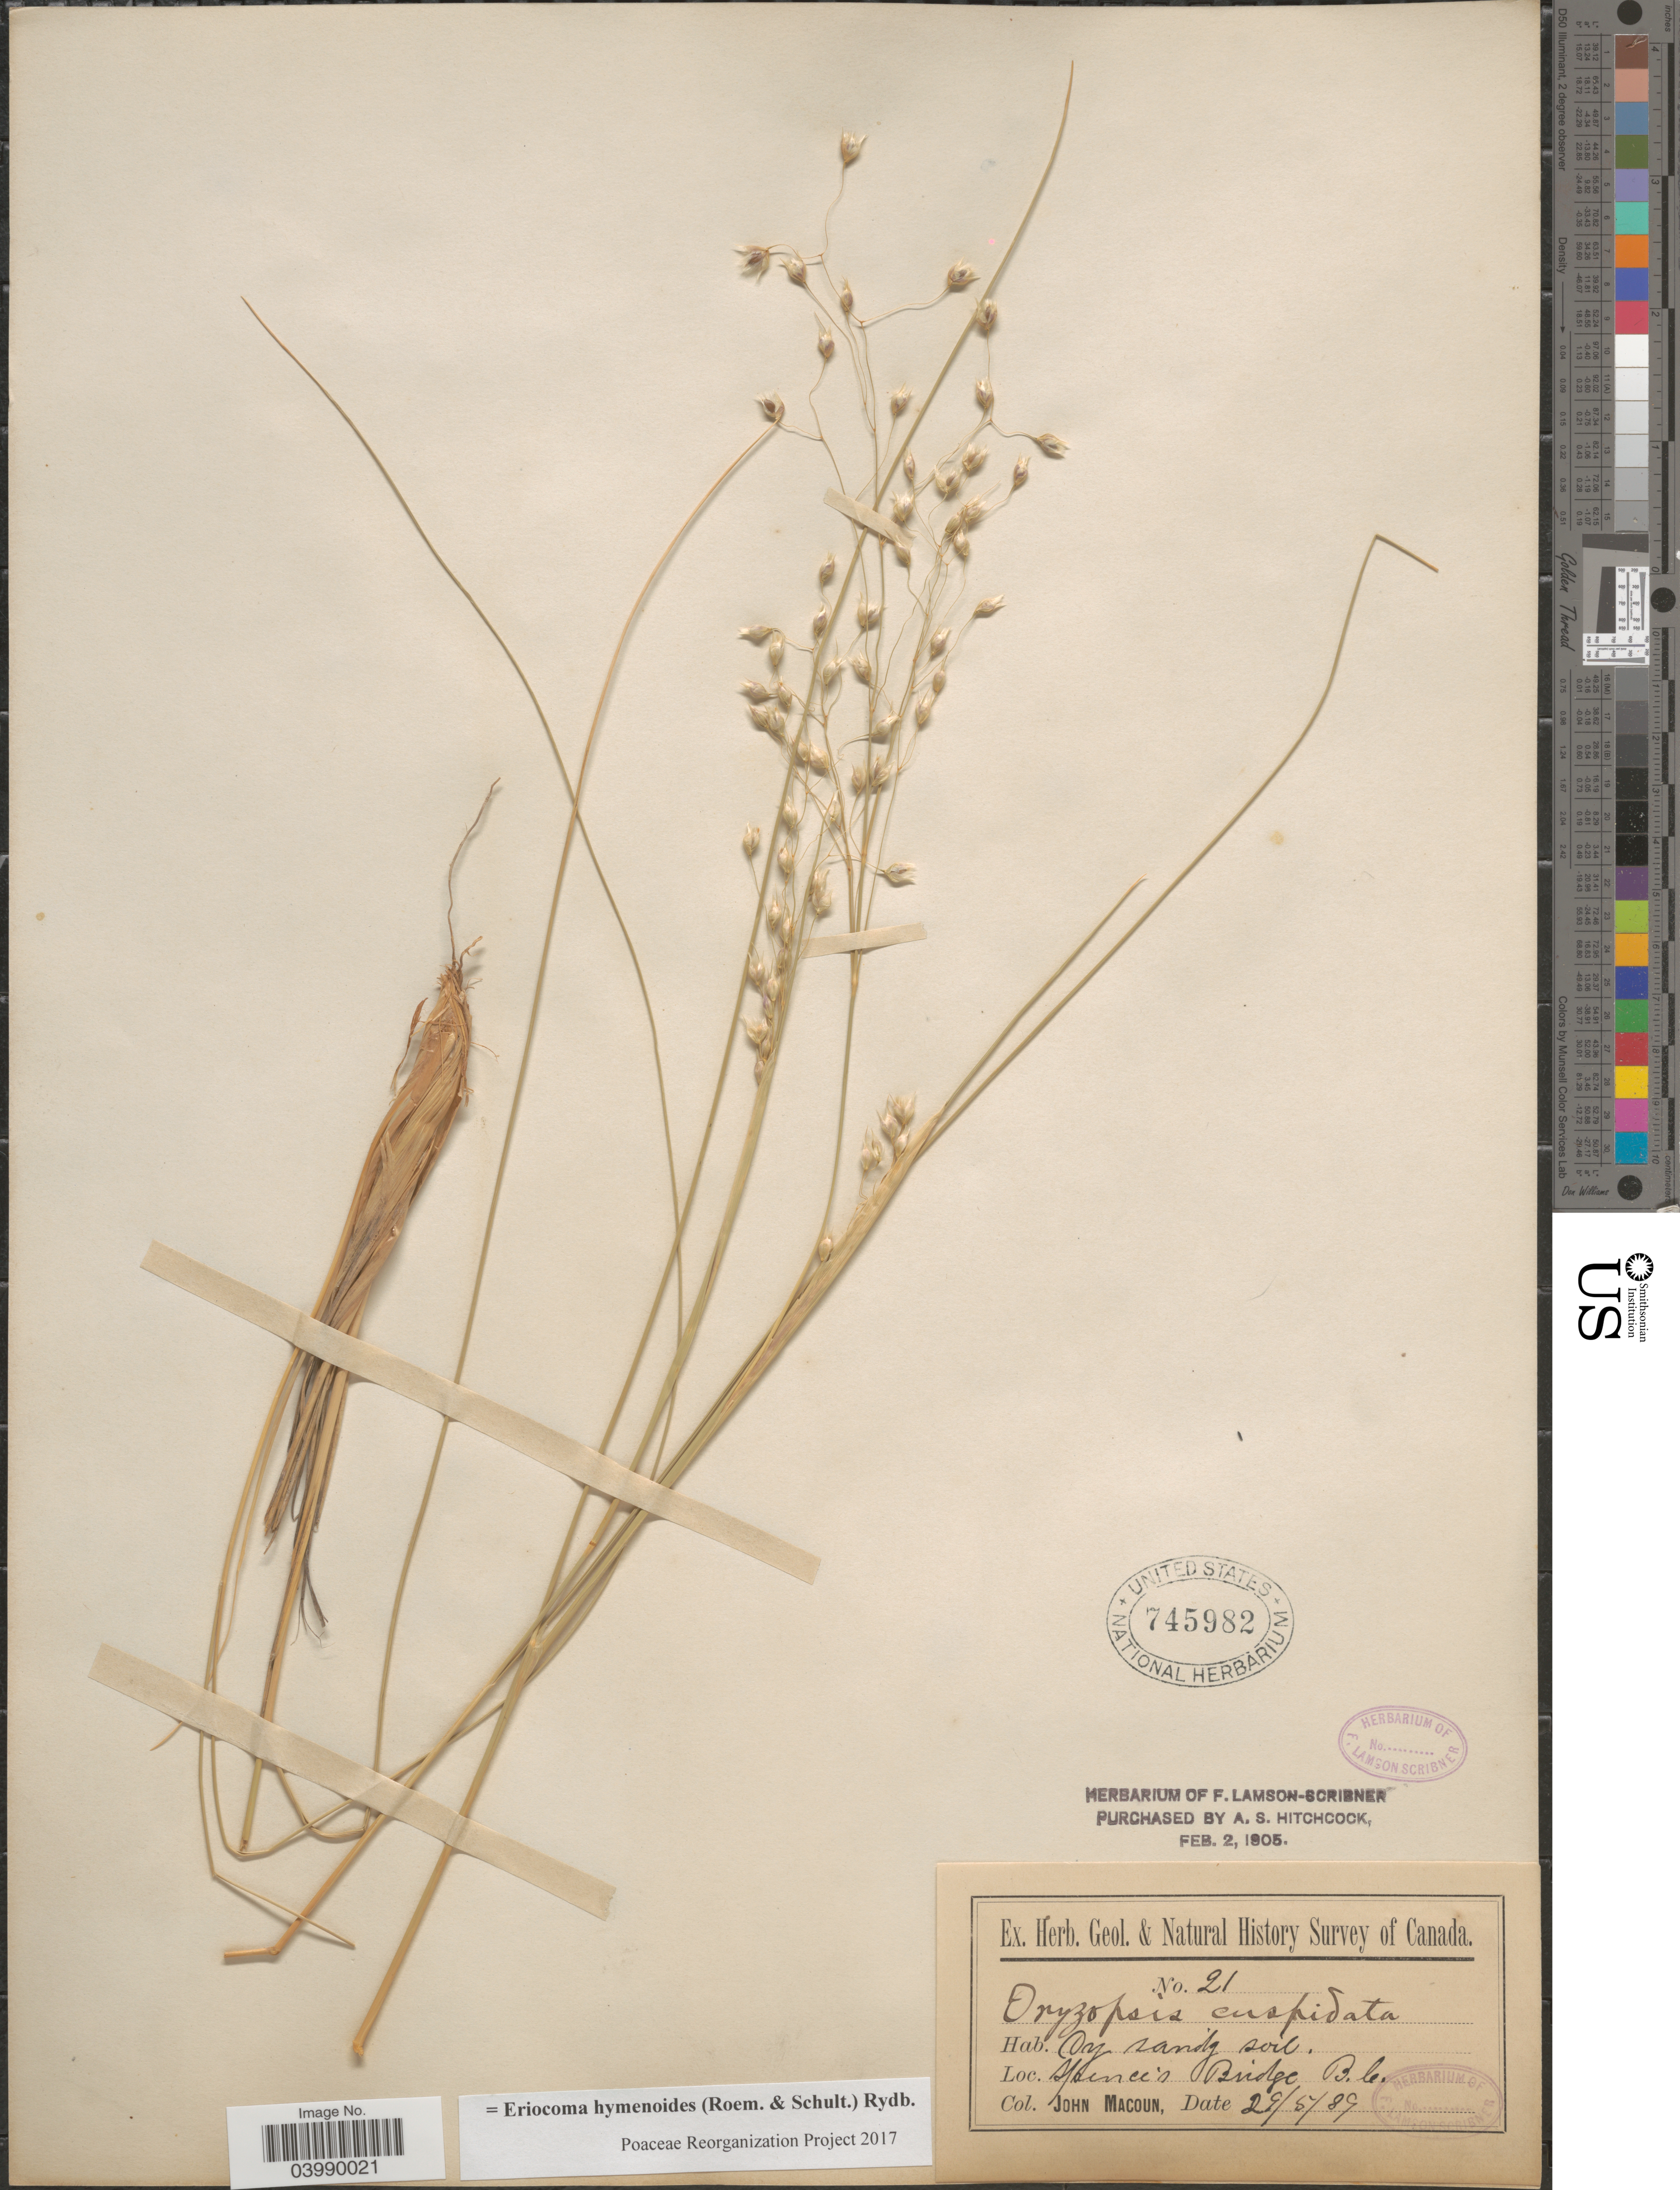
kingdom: Plantae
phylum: Tracheophyta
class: Liliopsida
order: Poales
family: Poaceae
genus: Eriocoma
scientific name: Eriocoma hymenoides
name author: (Roem. & Schult.) Rydb.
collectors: J. M. Macoun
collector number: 21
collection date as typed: Transcribed d/m/y: 29/5/89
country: Canada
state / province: British Columbia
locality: Spence's Bridge.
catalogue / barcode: US 745982